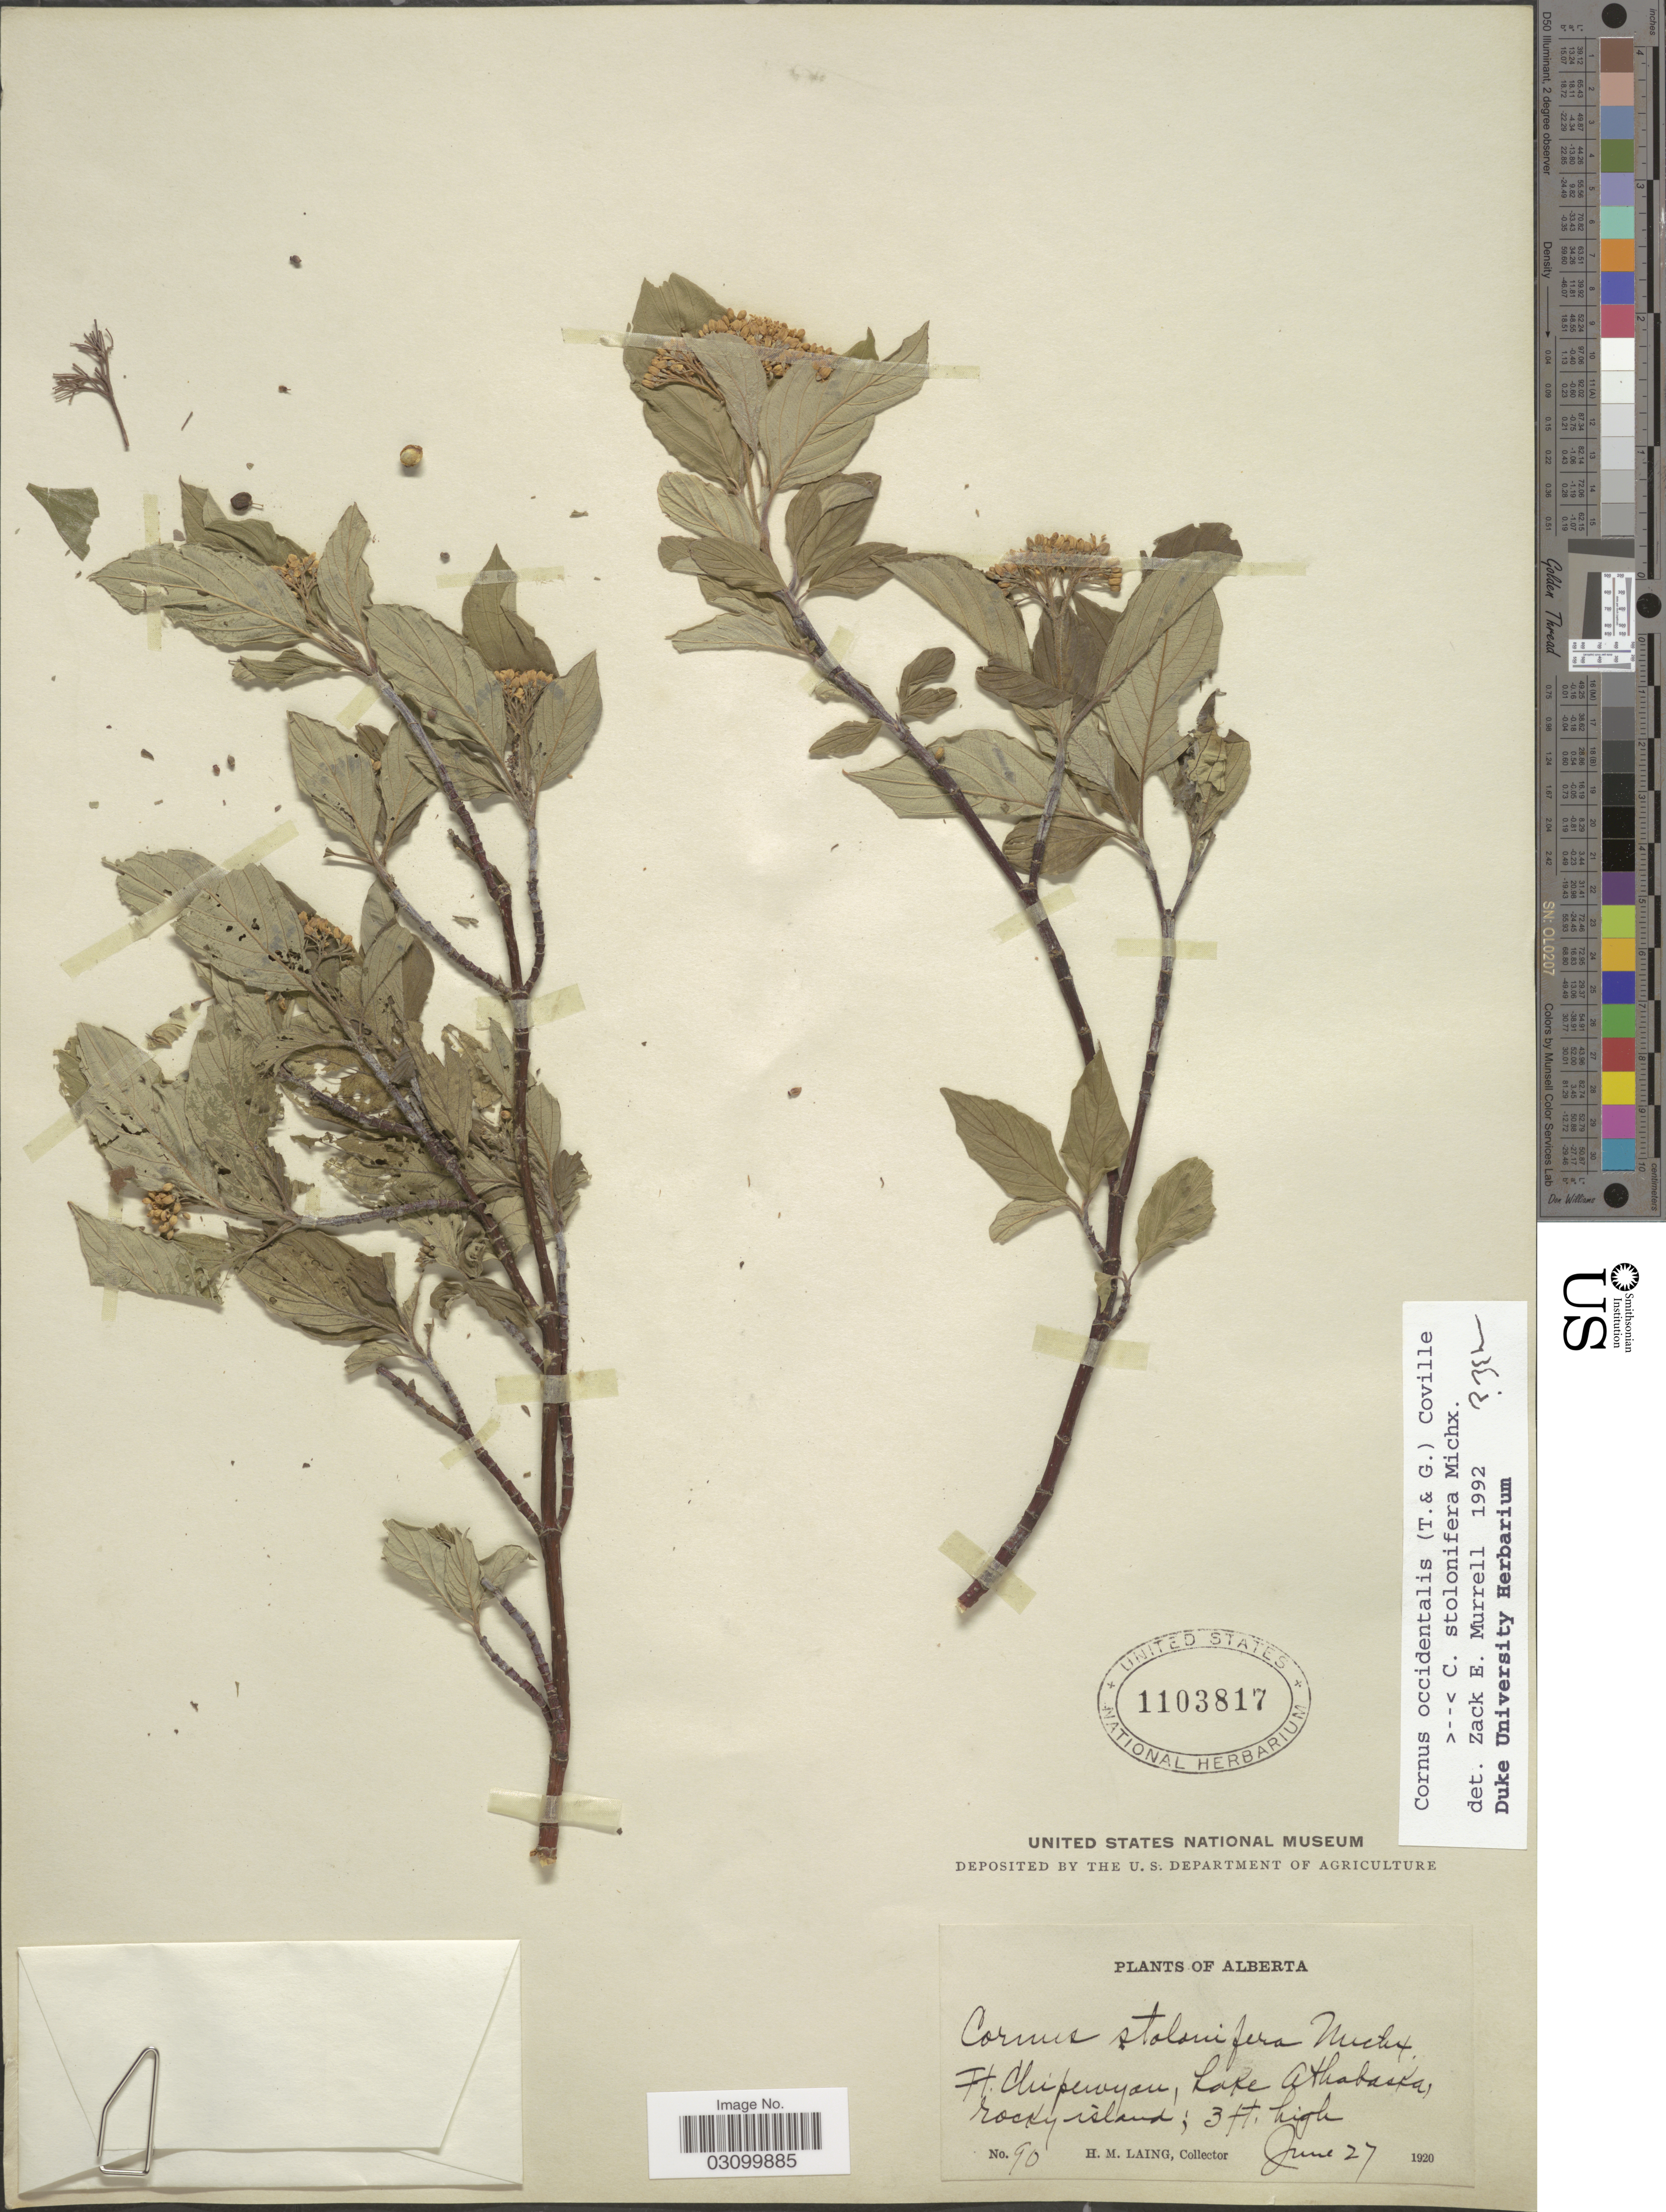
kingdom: Plantae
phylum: Tracheophyta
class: Magnoliopsida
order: Cornales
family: Cornaceae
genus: Cornus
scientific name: Cornus sp.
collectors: H. Laing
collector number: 90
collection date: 1920-06-27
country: Canada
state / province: Alberta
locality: Ft. Chipewyan, Lake Athabaska, rocky island.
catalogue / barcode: US 1103817